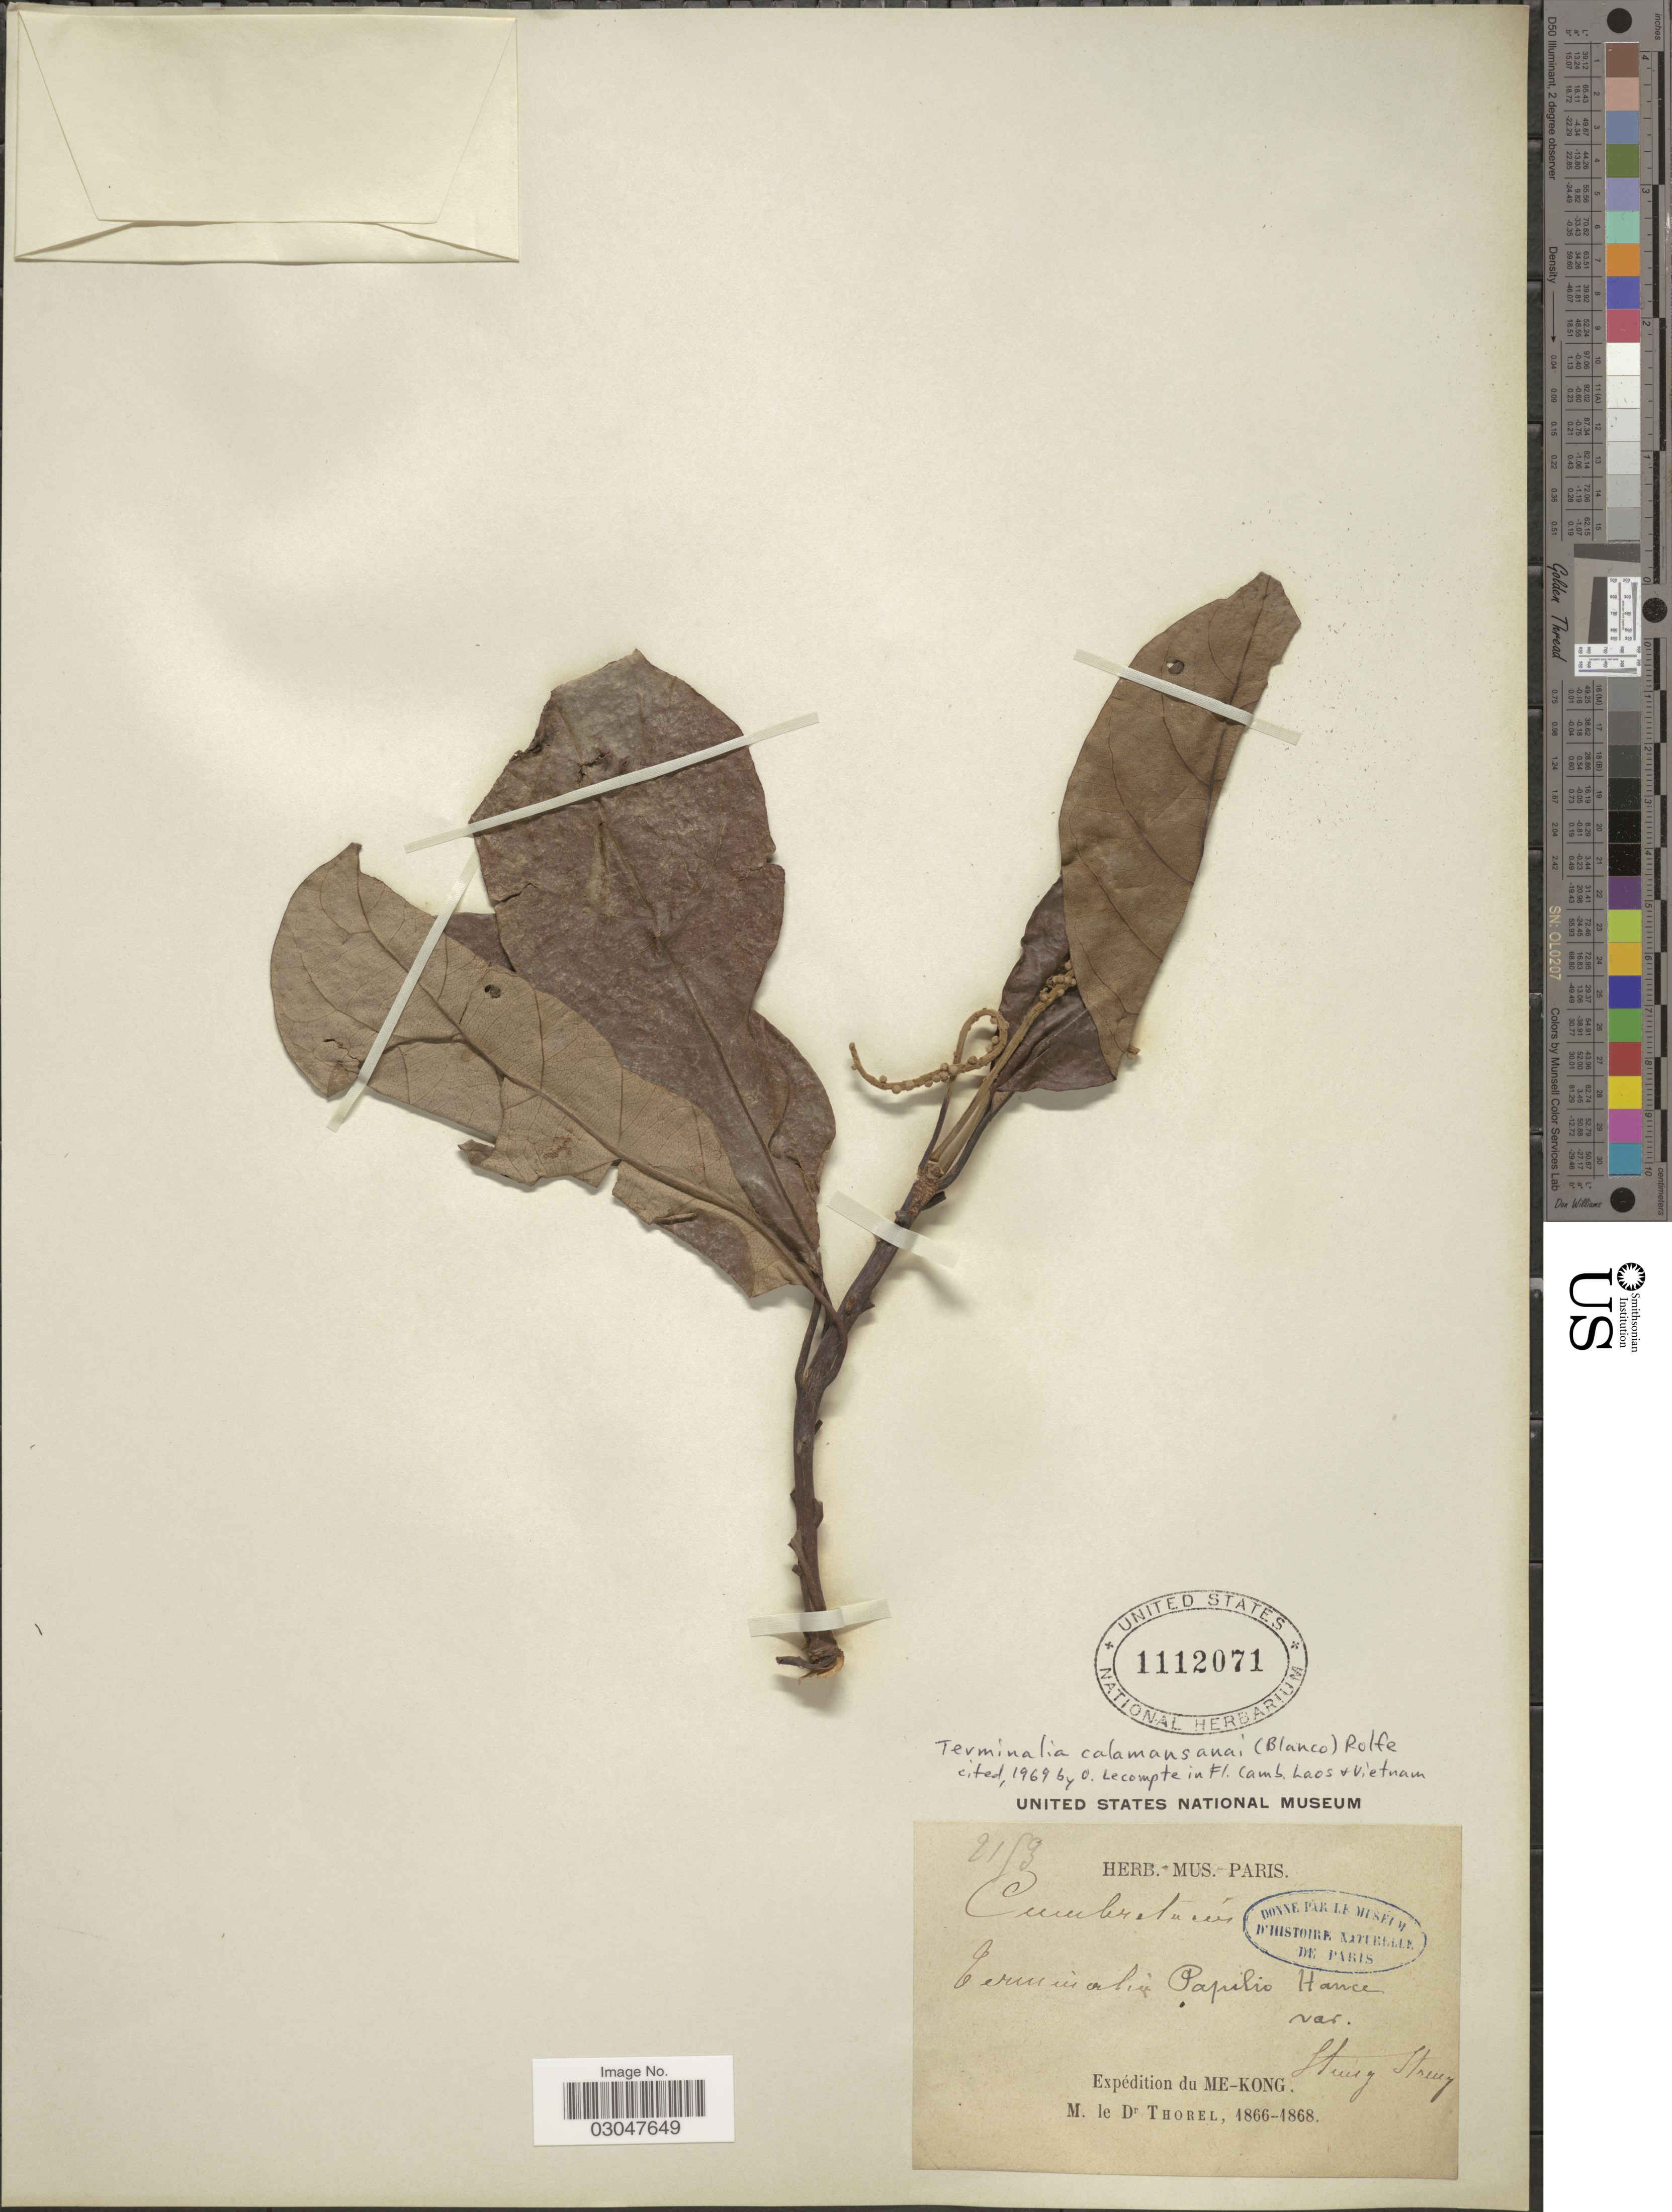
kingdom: Plantae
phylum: Tracheophyta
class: Magnoliopsida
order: Myrtales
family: Combretaceae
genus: Terminalia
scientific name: Terminalia calamansanai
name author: (Blanco) Rolfe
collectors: C. Thorel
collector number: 2153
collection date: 1866/1868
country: Vietnam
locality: Me-Kong. Stuig Strug. [interpreted]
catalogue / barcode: US 1112071